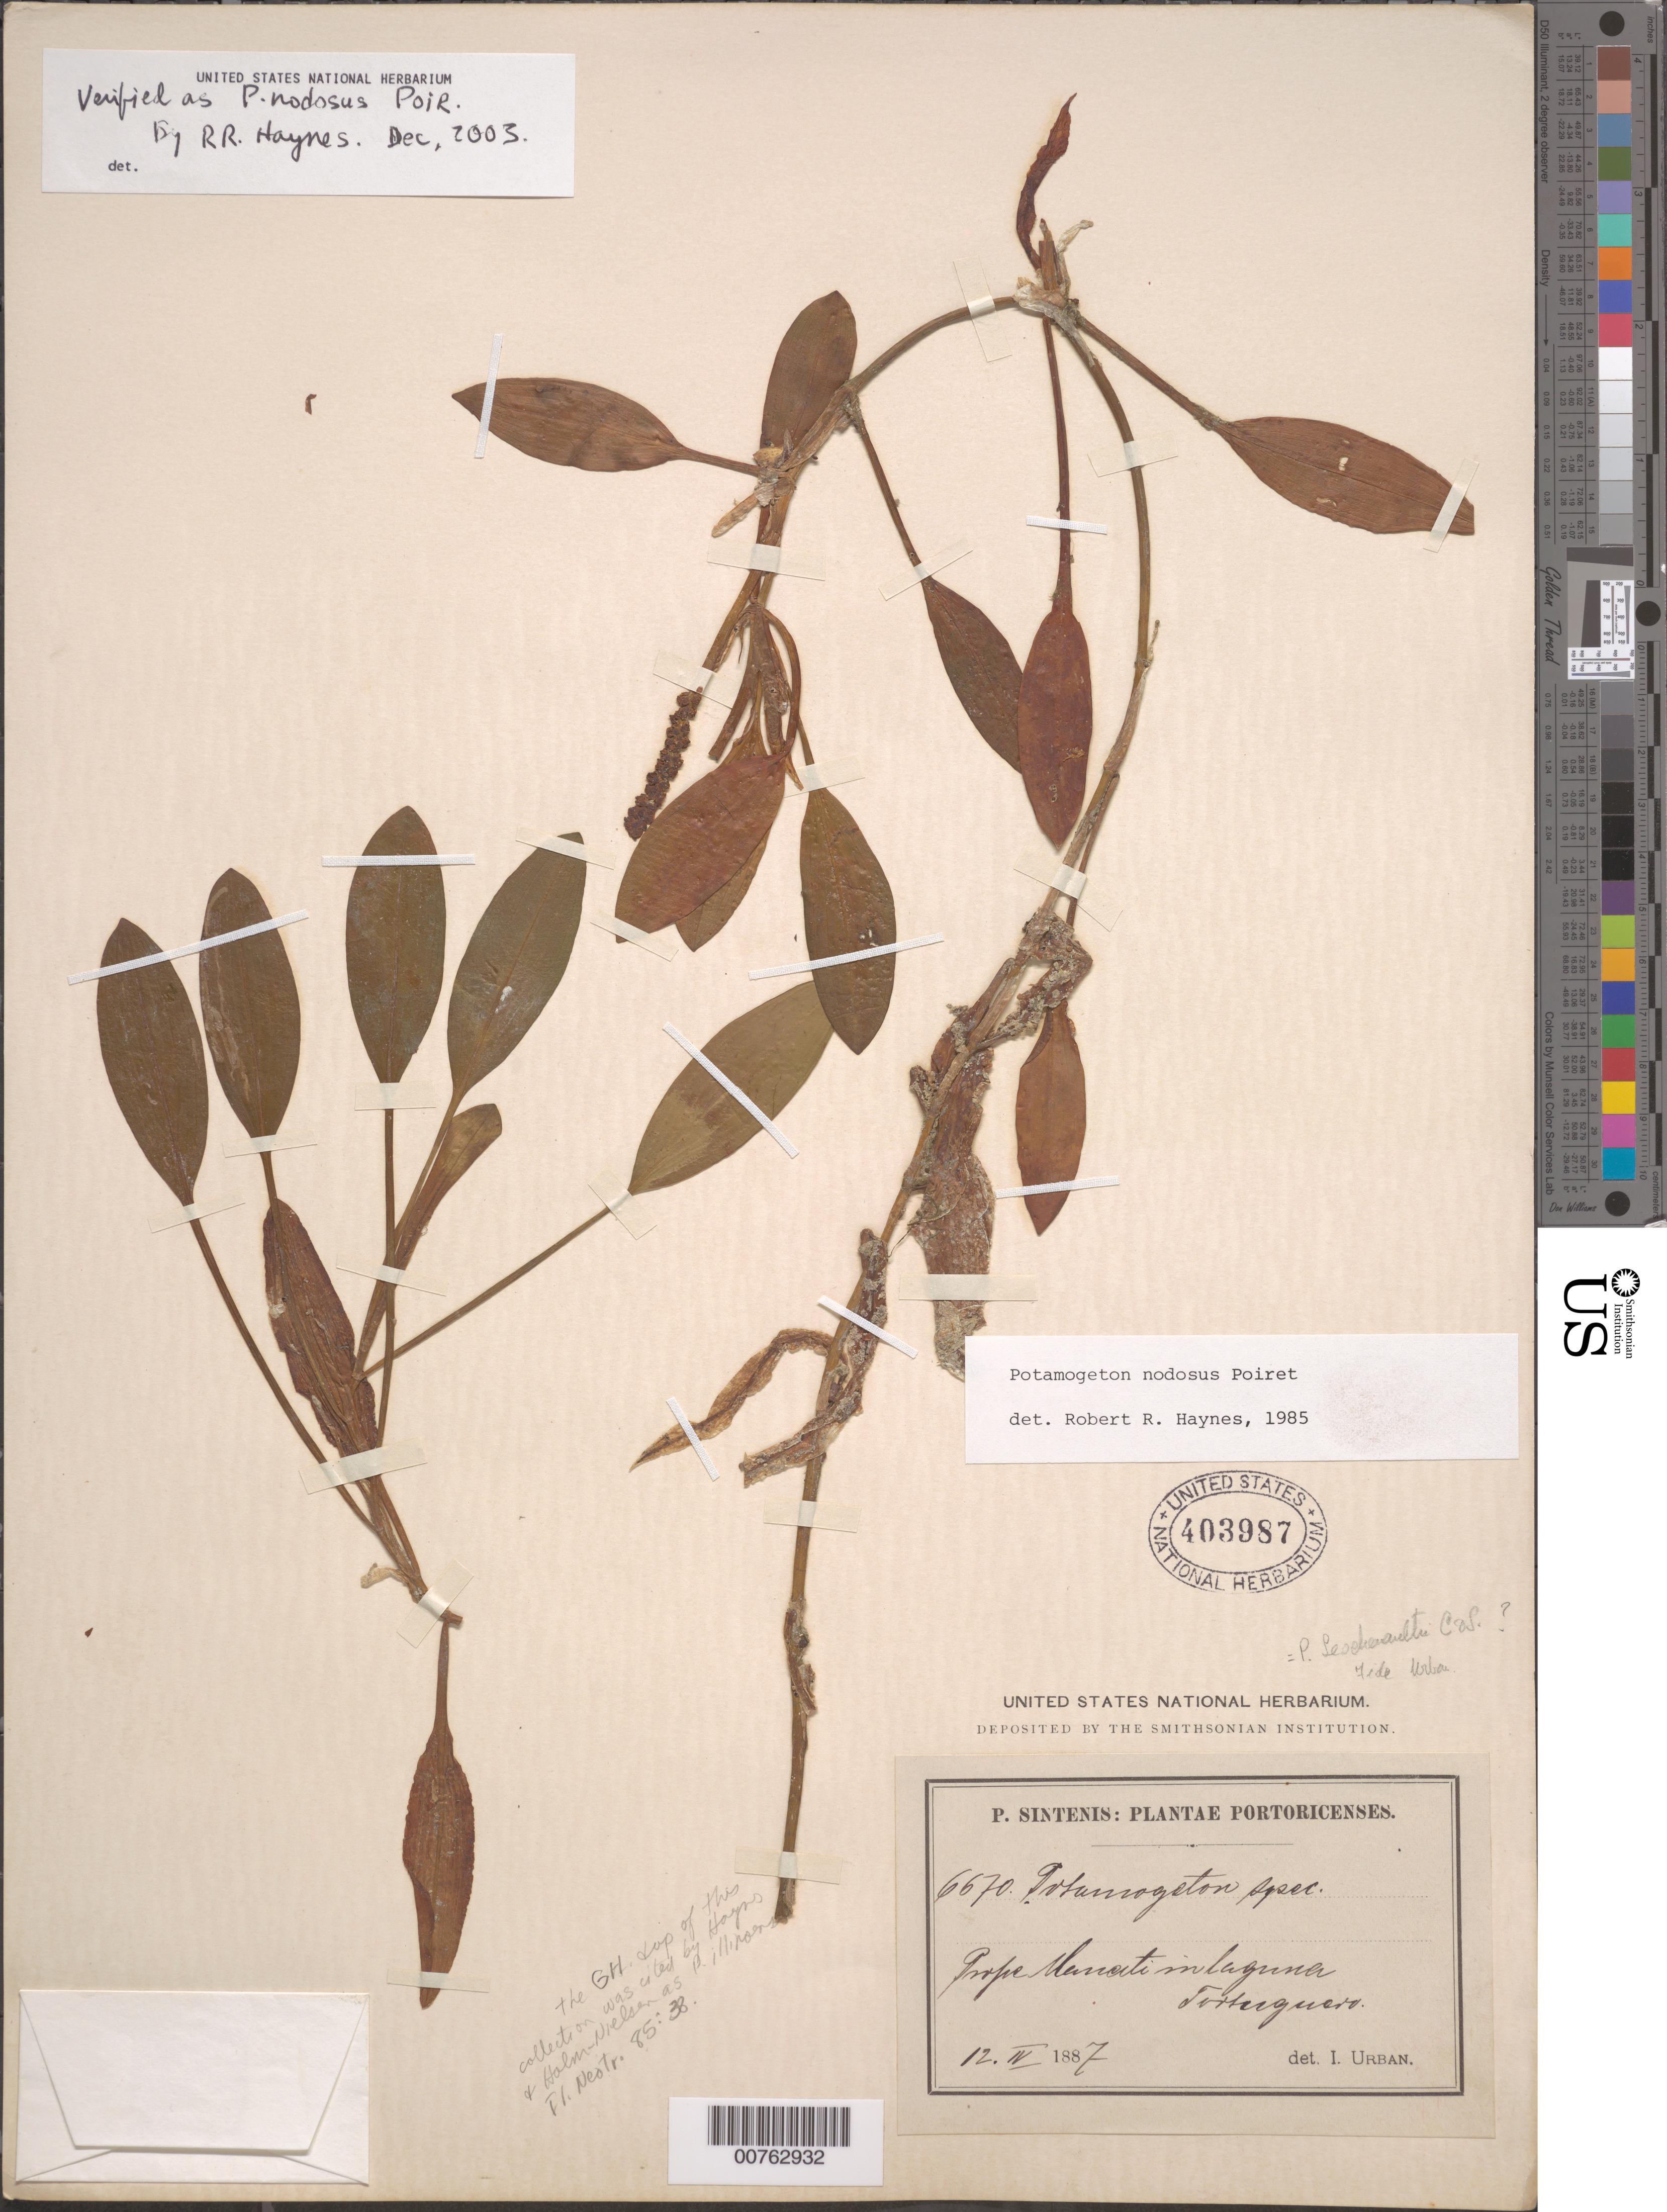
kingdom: Plantae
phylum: Tracheophyta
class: Liliopsida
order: Alismatales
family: Potamogetonaceae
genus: Potamogeton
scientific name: Potamogeton nodosus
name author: Poir.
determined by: Haynes, R. R.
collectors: P. Sintenis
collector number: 6670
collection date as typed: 12 Apr 1887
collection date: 1887-04-12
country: Puerto Rico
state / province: Manatí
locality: Prope Manati in laguna Tortuguero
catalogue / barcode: US 403987